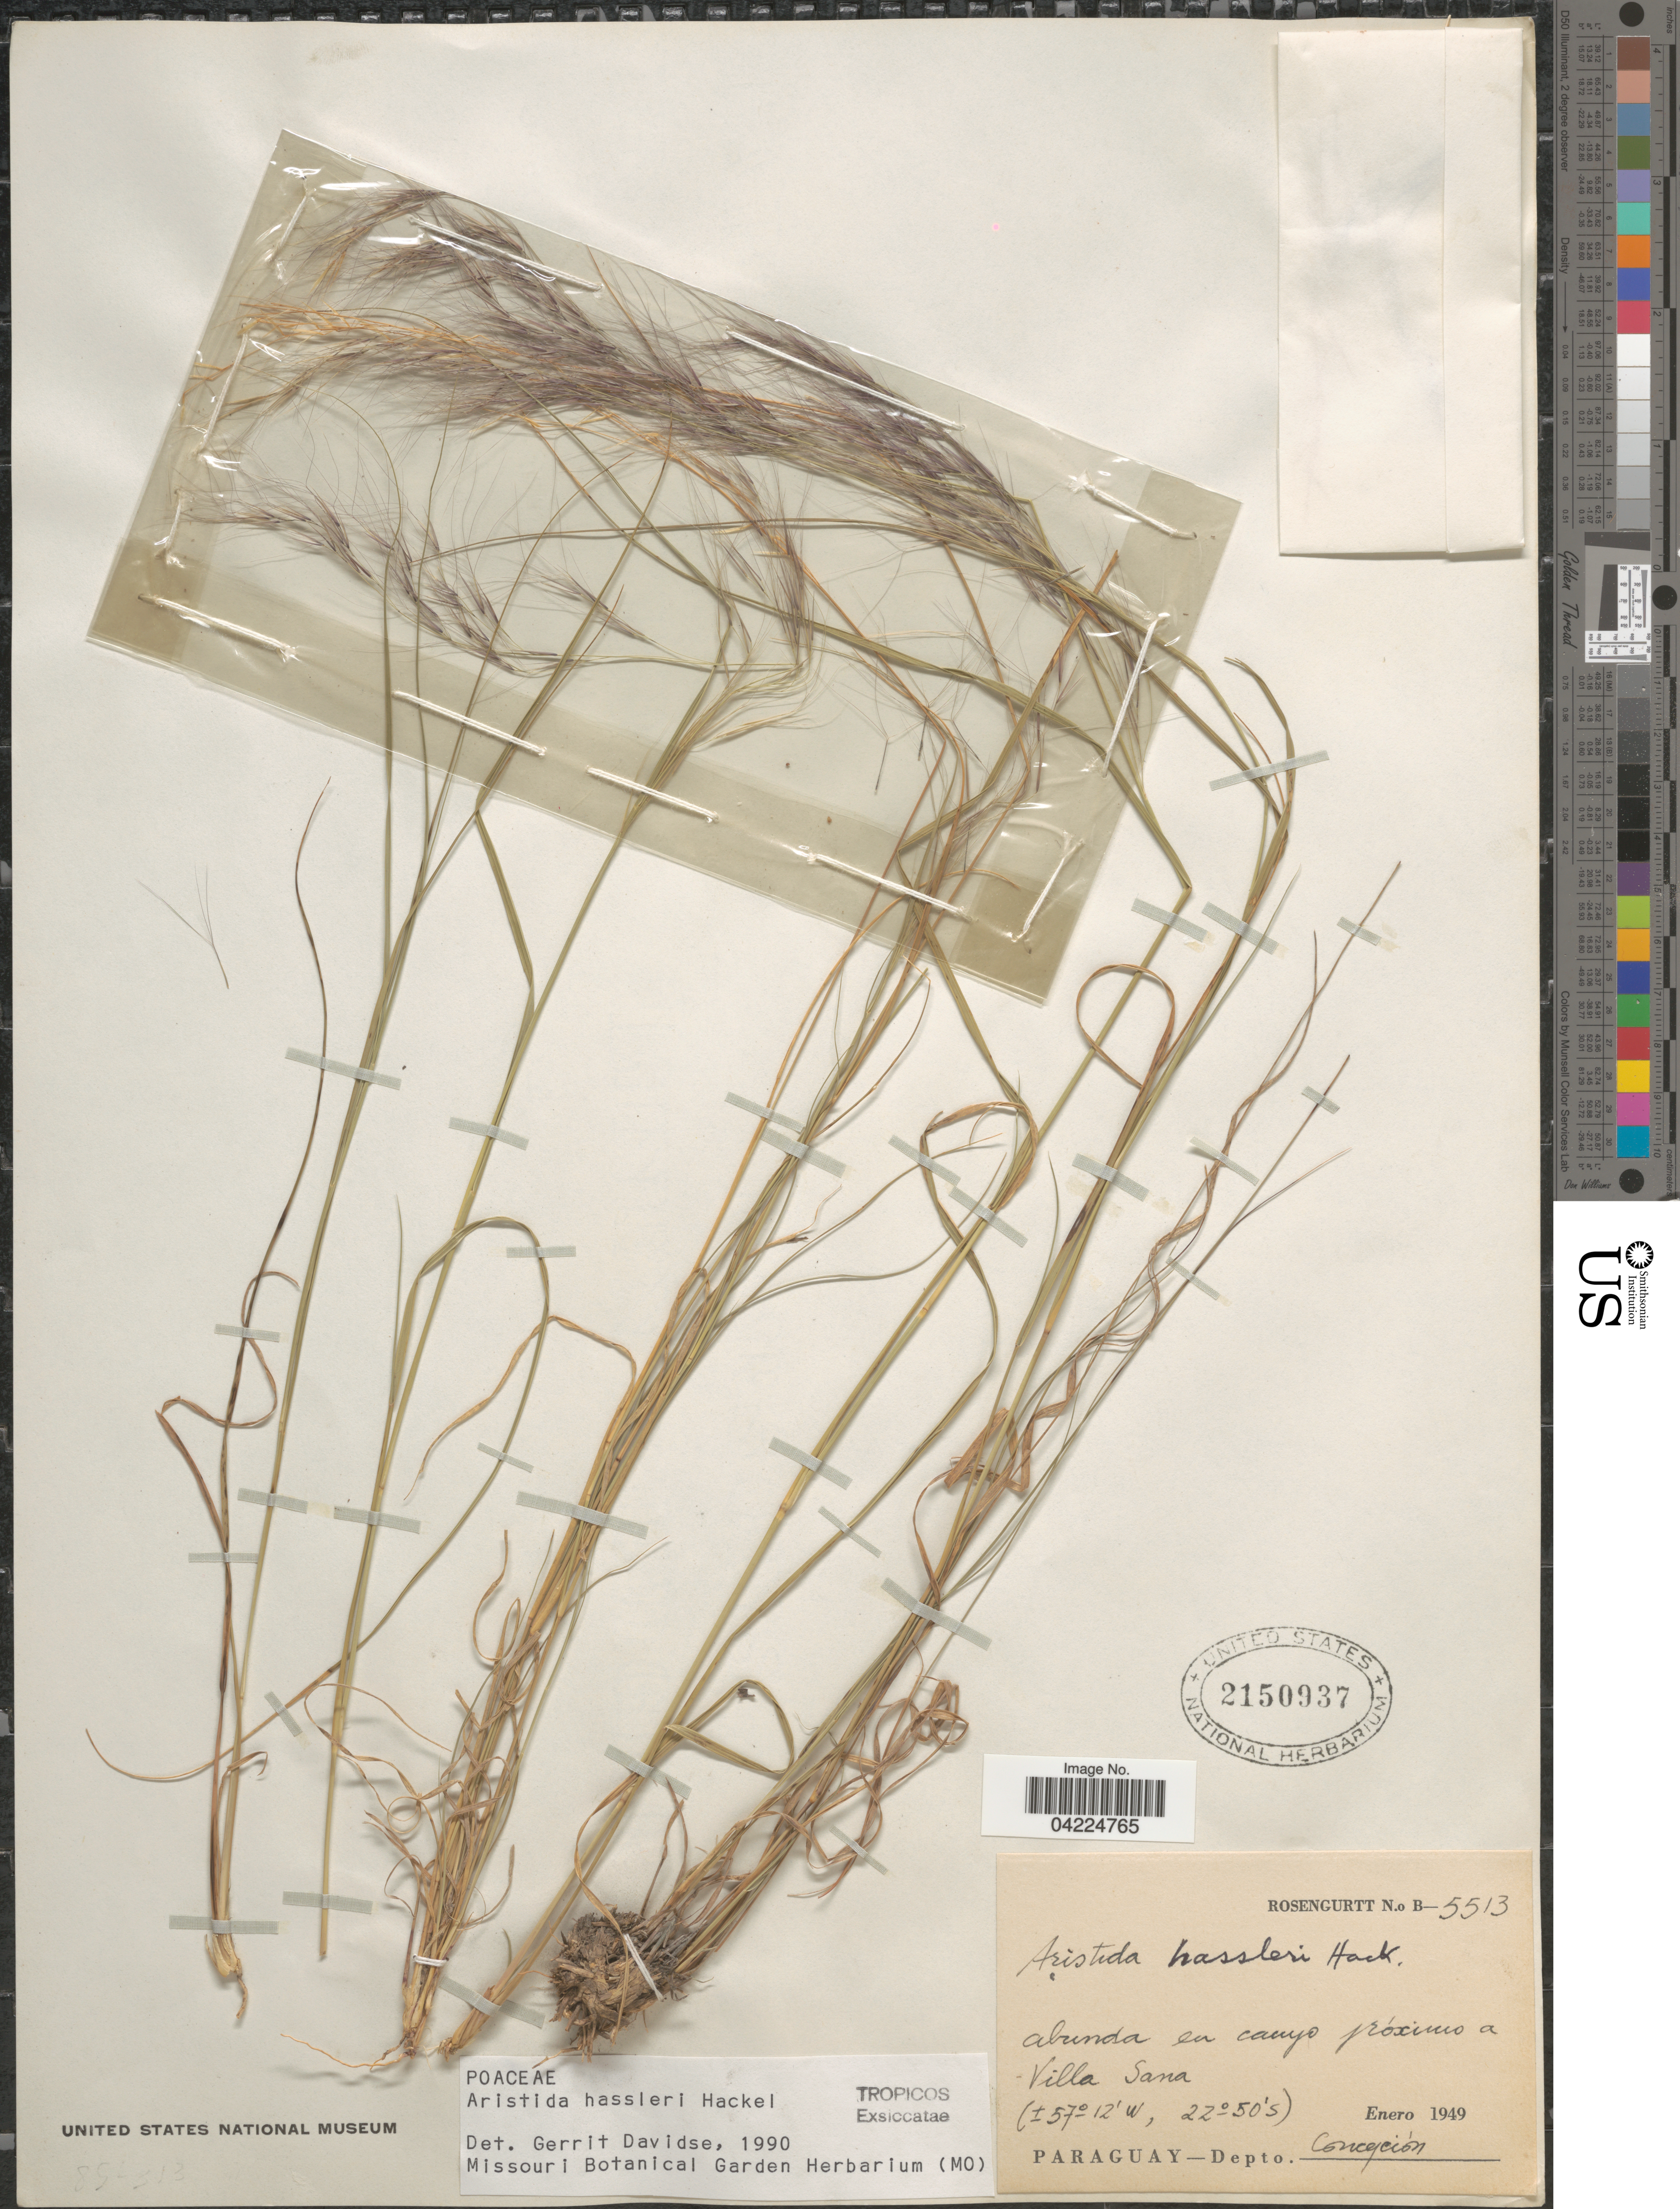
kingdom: Plantae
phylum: Tracheophyta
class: Liliopsida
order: Poales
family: Poaceae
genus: Aristida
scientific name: Aristida hassleri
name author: Hack.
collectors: Rosengurtt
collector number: B-5513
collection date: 1949-01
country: Paraguay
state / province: Concepcion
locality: Abunda en campo próximo a Villa Sana. Depto. Concepción.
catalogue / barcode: US 2150937